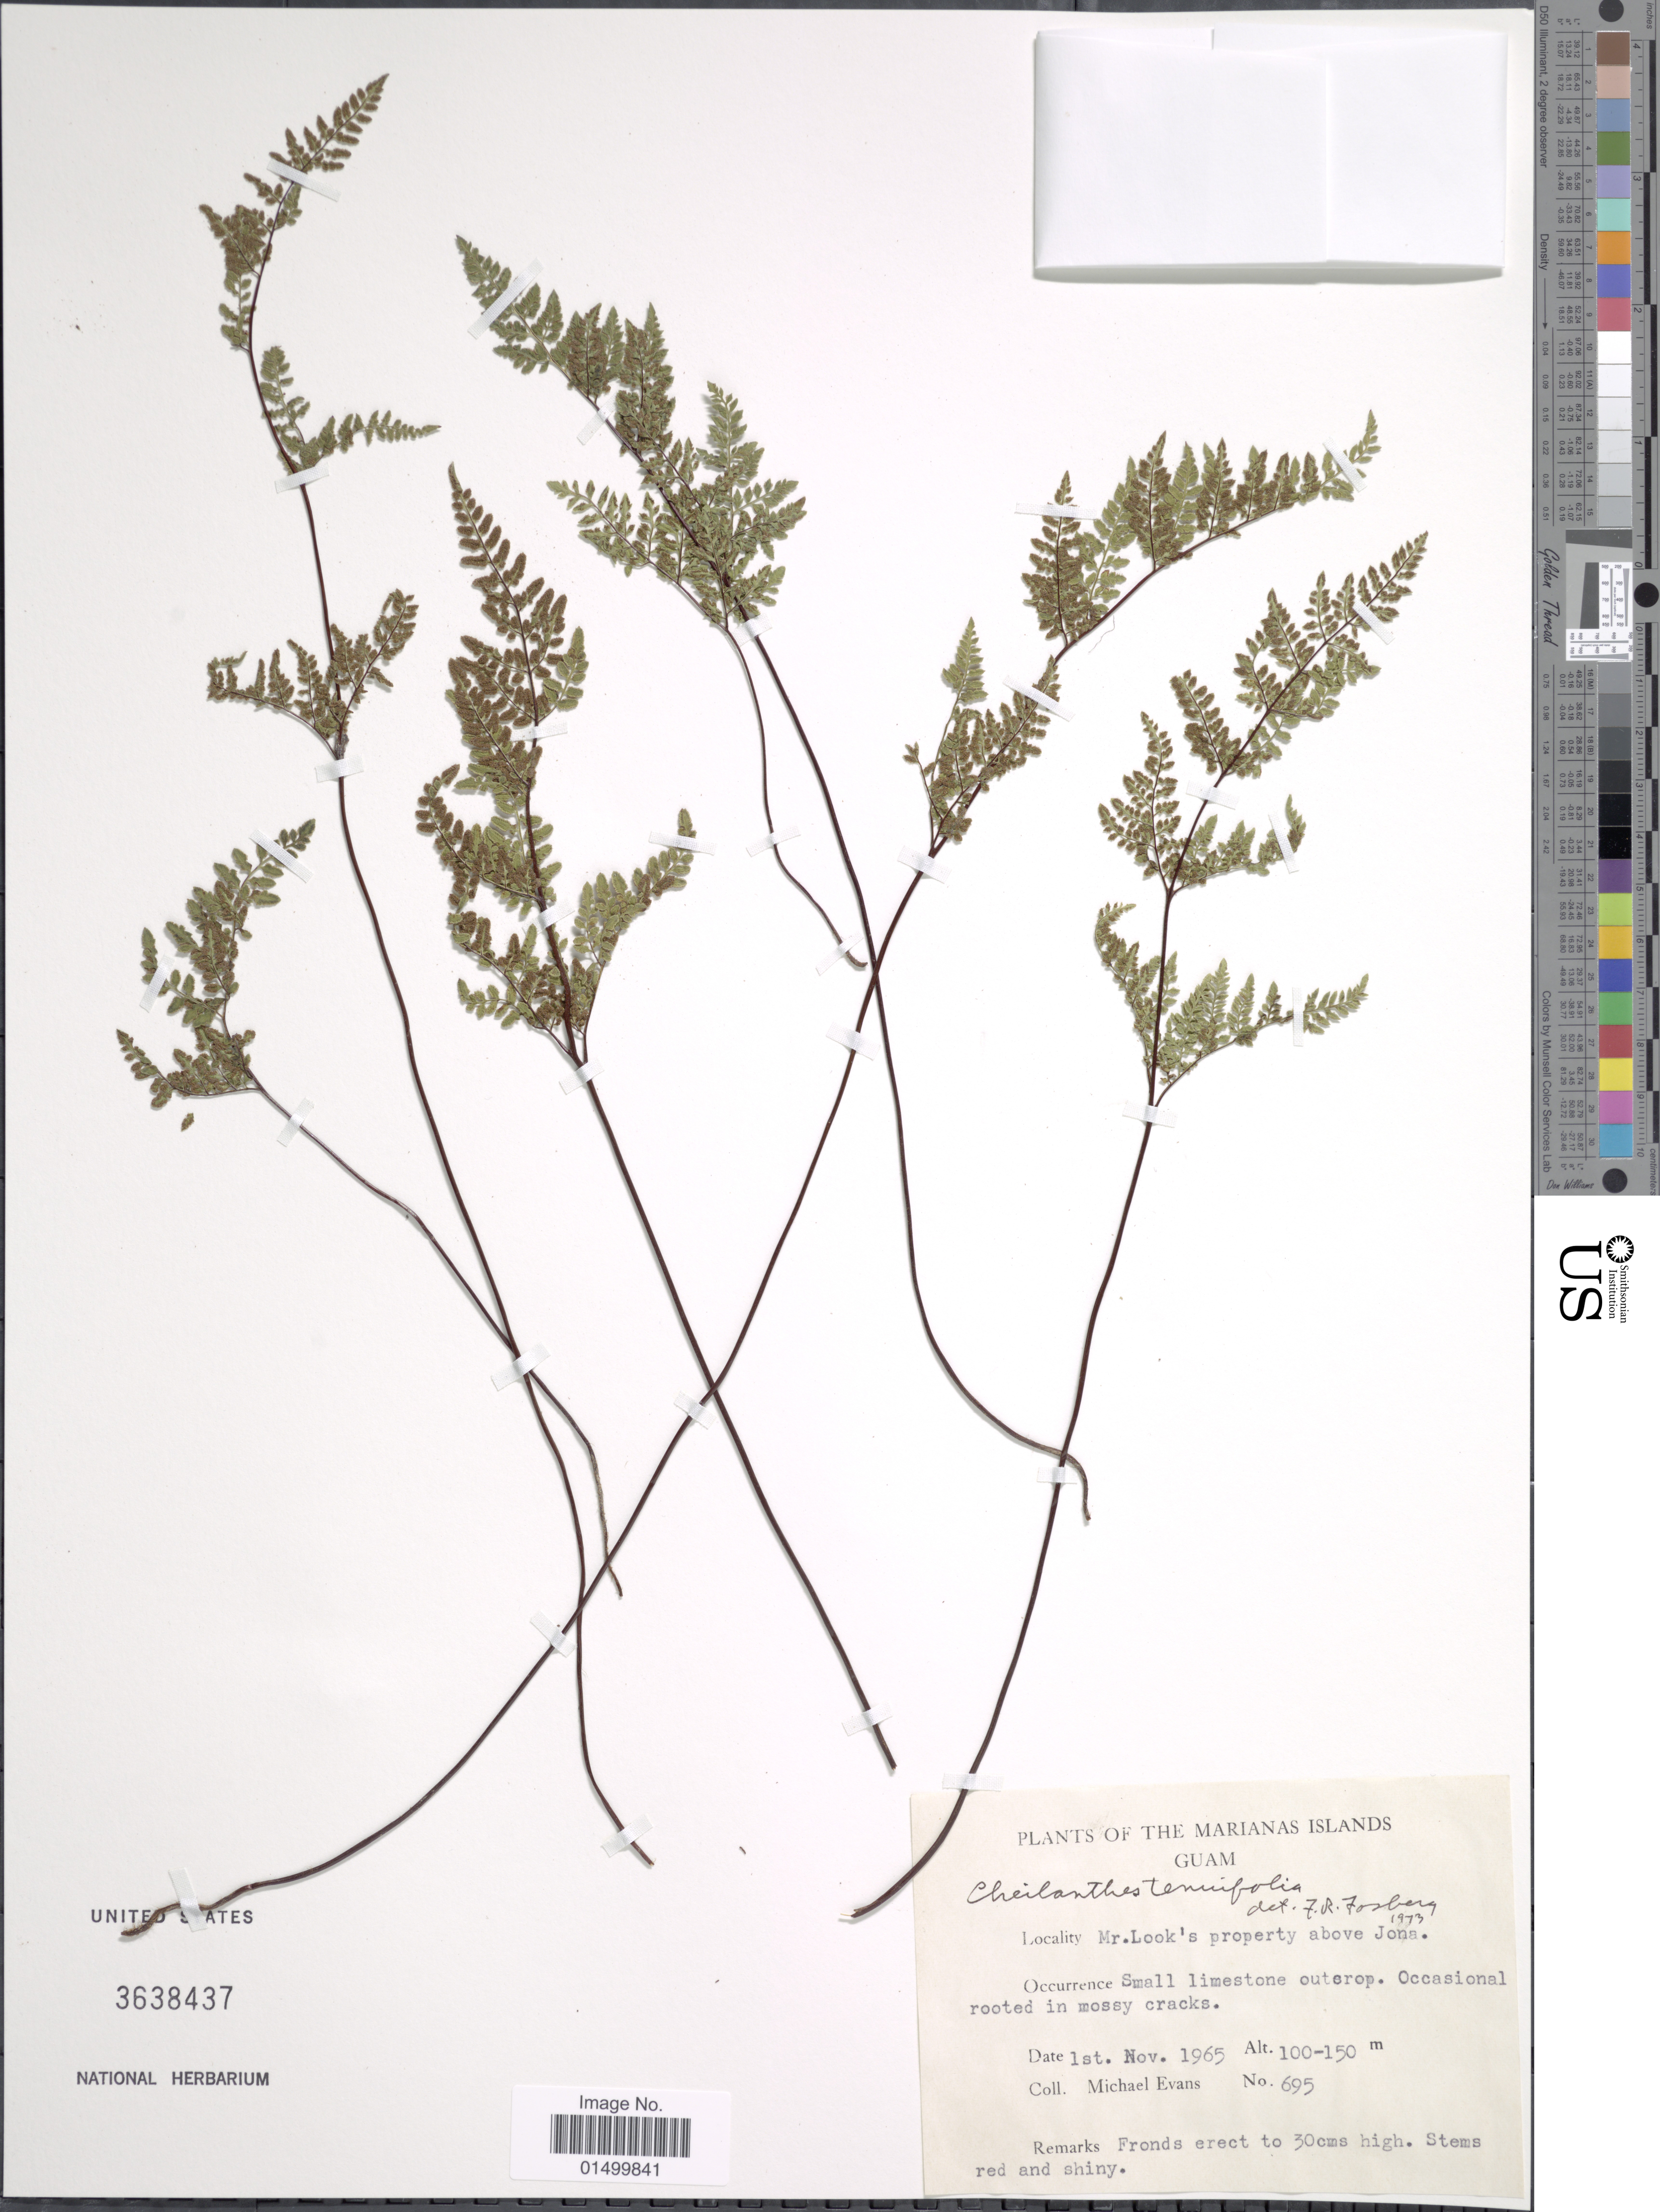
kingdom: Plantae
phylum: Tracheophyta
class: Polypodiopsida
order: Polypodiales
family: Pteridaceae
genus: Cheilanthes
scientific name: Cheilanthes tenuifolia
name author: (Burm. f.) Sw.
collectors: M. Evans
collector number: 695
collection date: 1965-11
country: Guam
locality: The Marianas Islands, Mr. Look's property above Jona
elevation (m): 100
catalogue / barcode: US 3638437